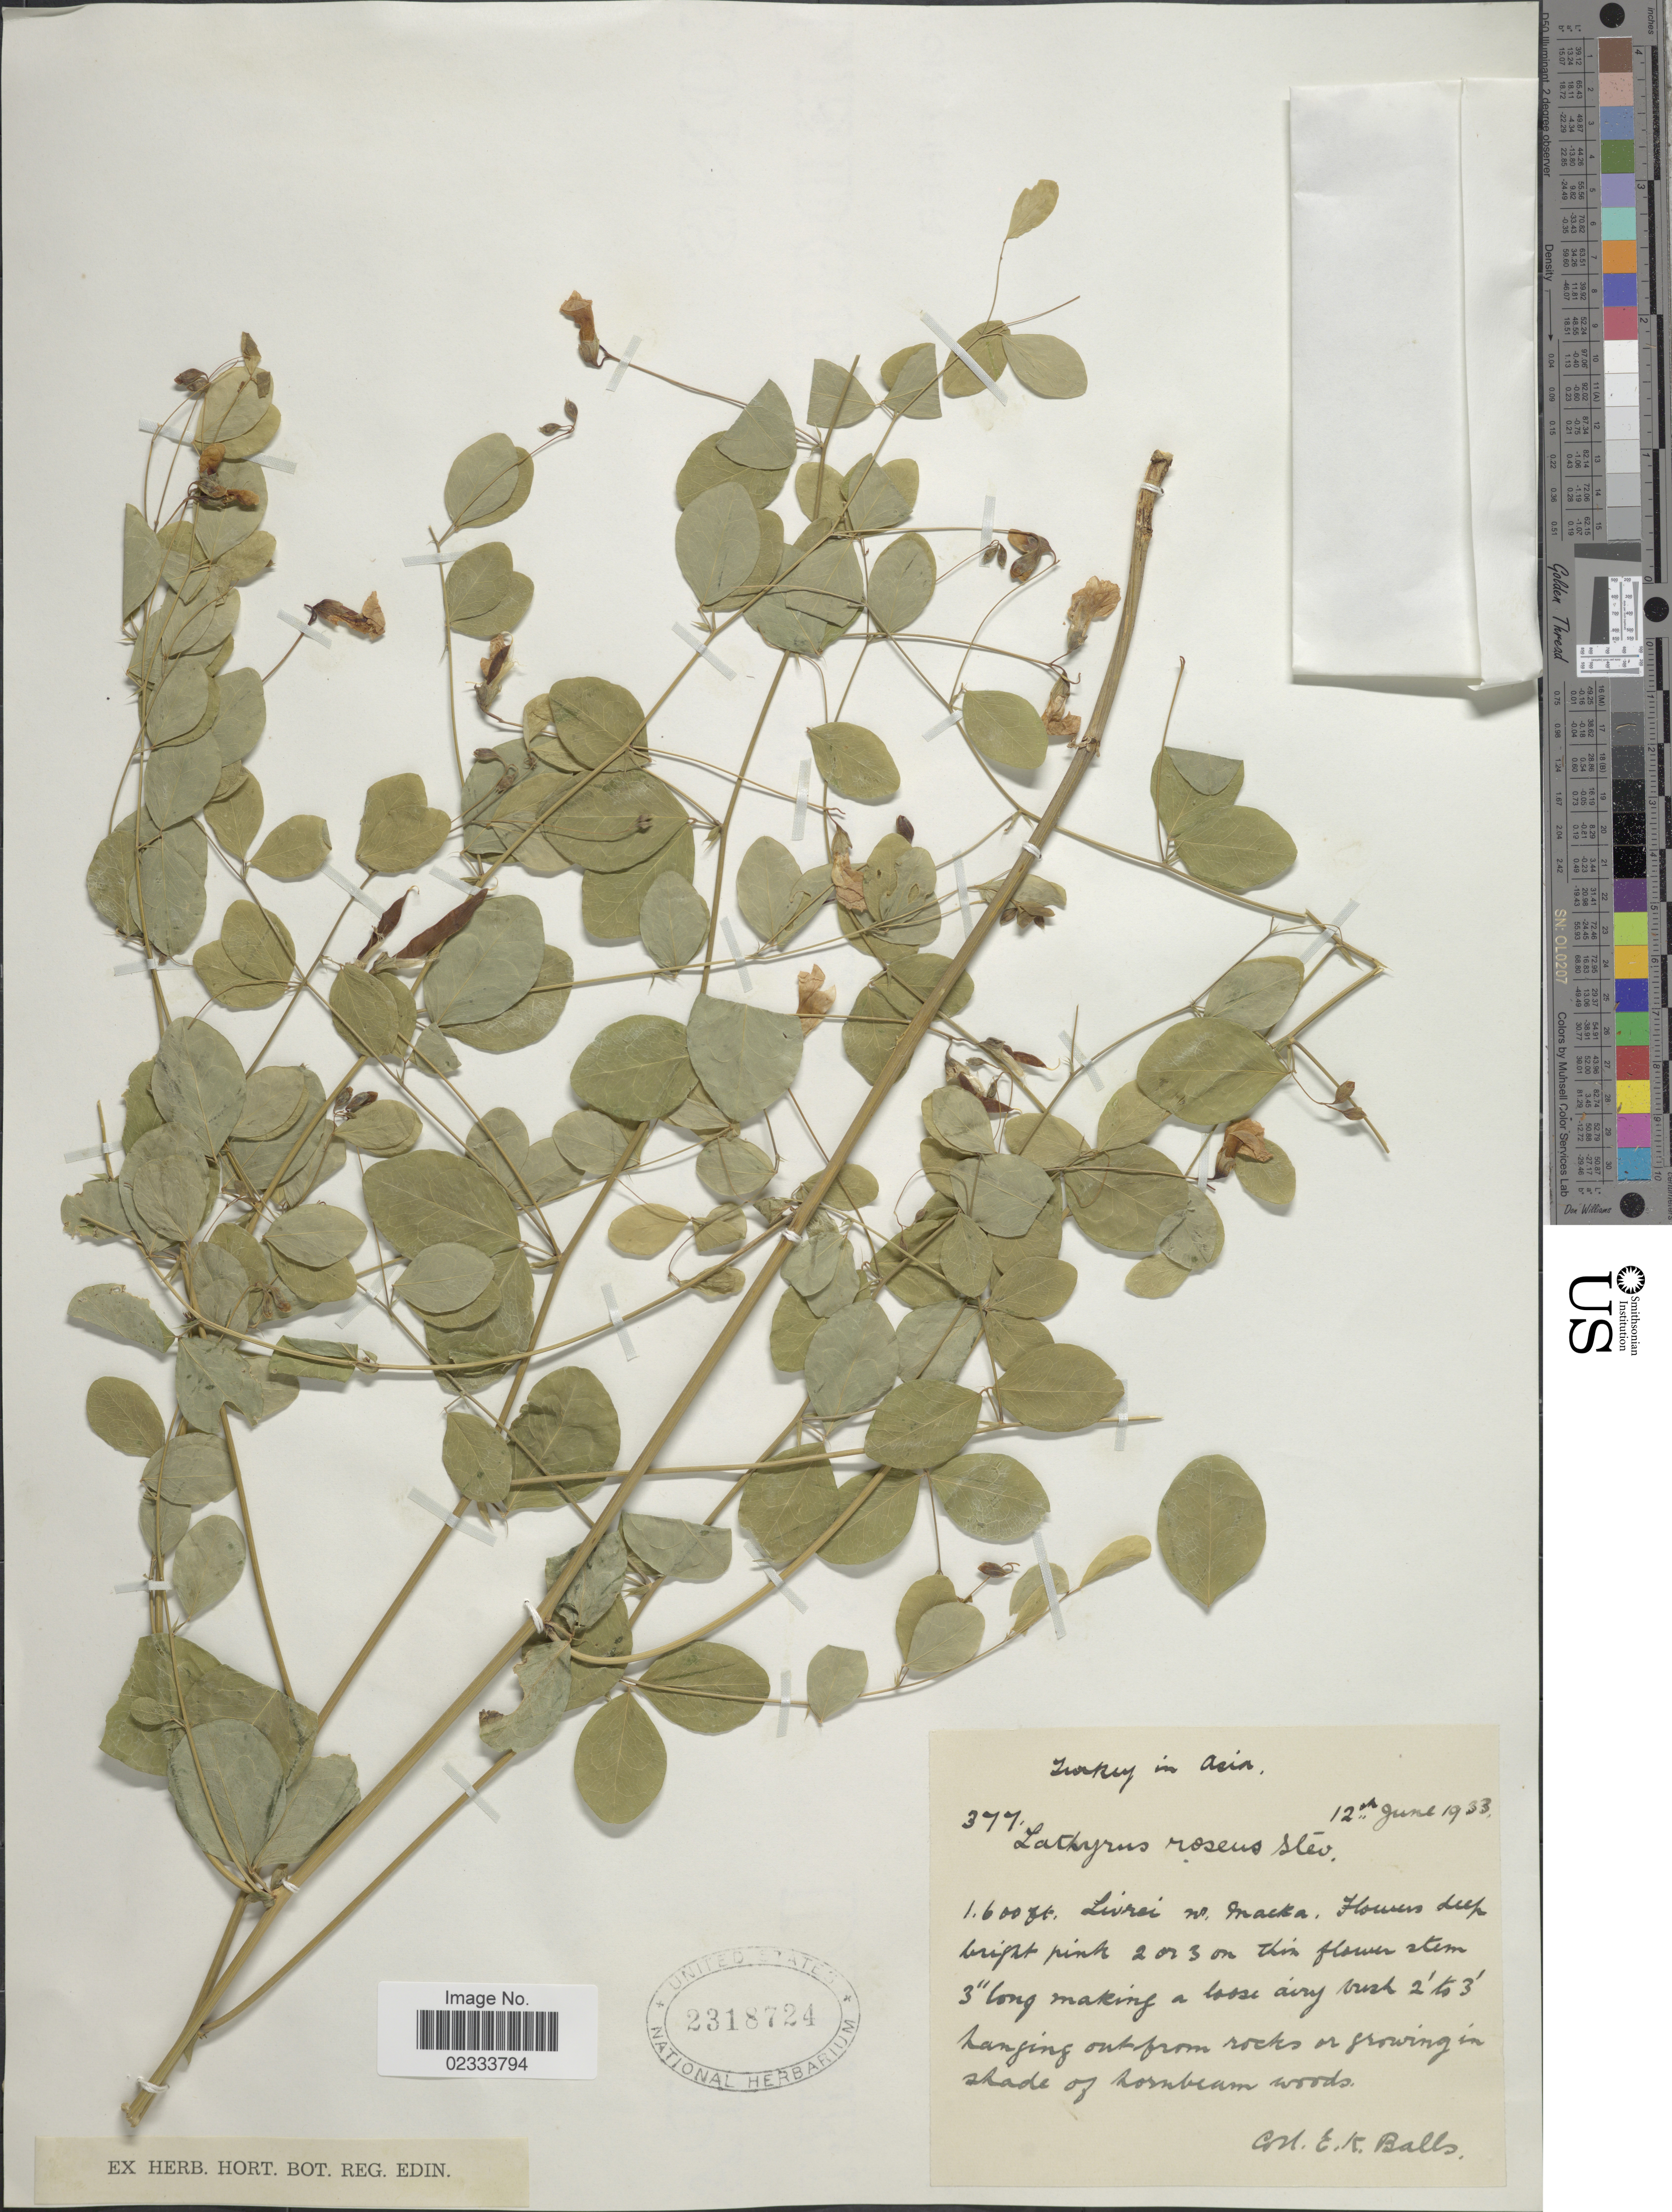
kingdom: Plantae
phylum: Tracheophyta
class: Magnoliopsida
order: Fabales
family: Fabaceae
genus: Lathyrus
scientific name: Lathyrus roseus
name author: Steven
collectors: E. K. Balls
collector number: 377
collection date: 1933-06-12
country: Turkey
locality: Turkey in Asia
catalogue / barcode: US 2318724